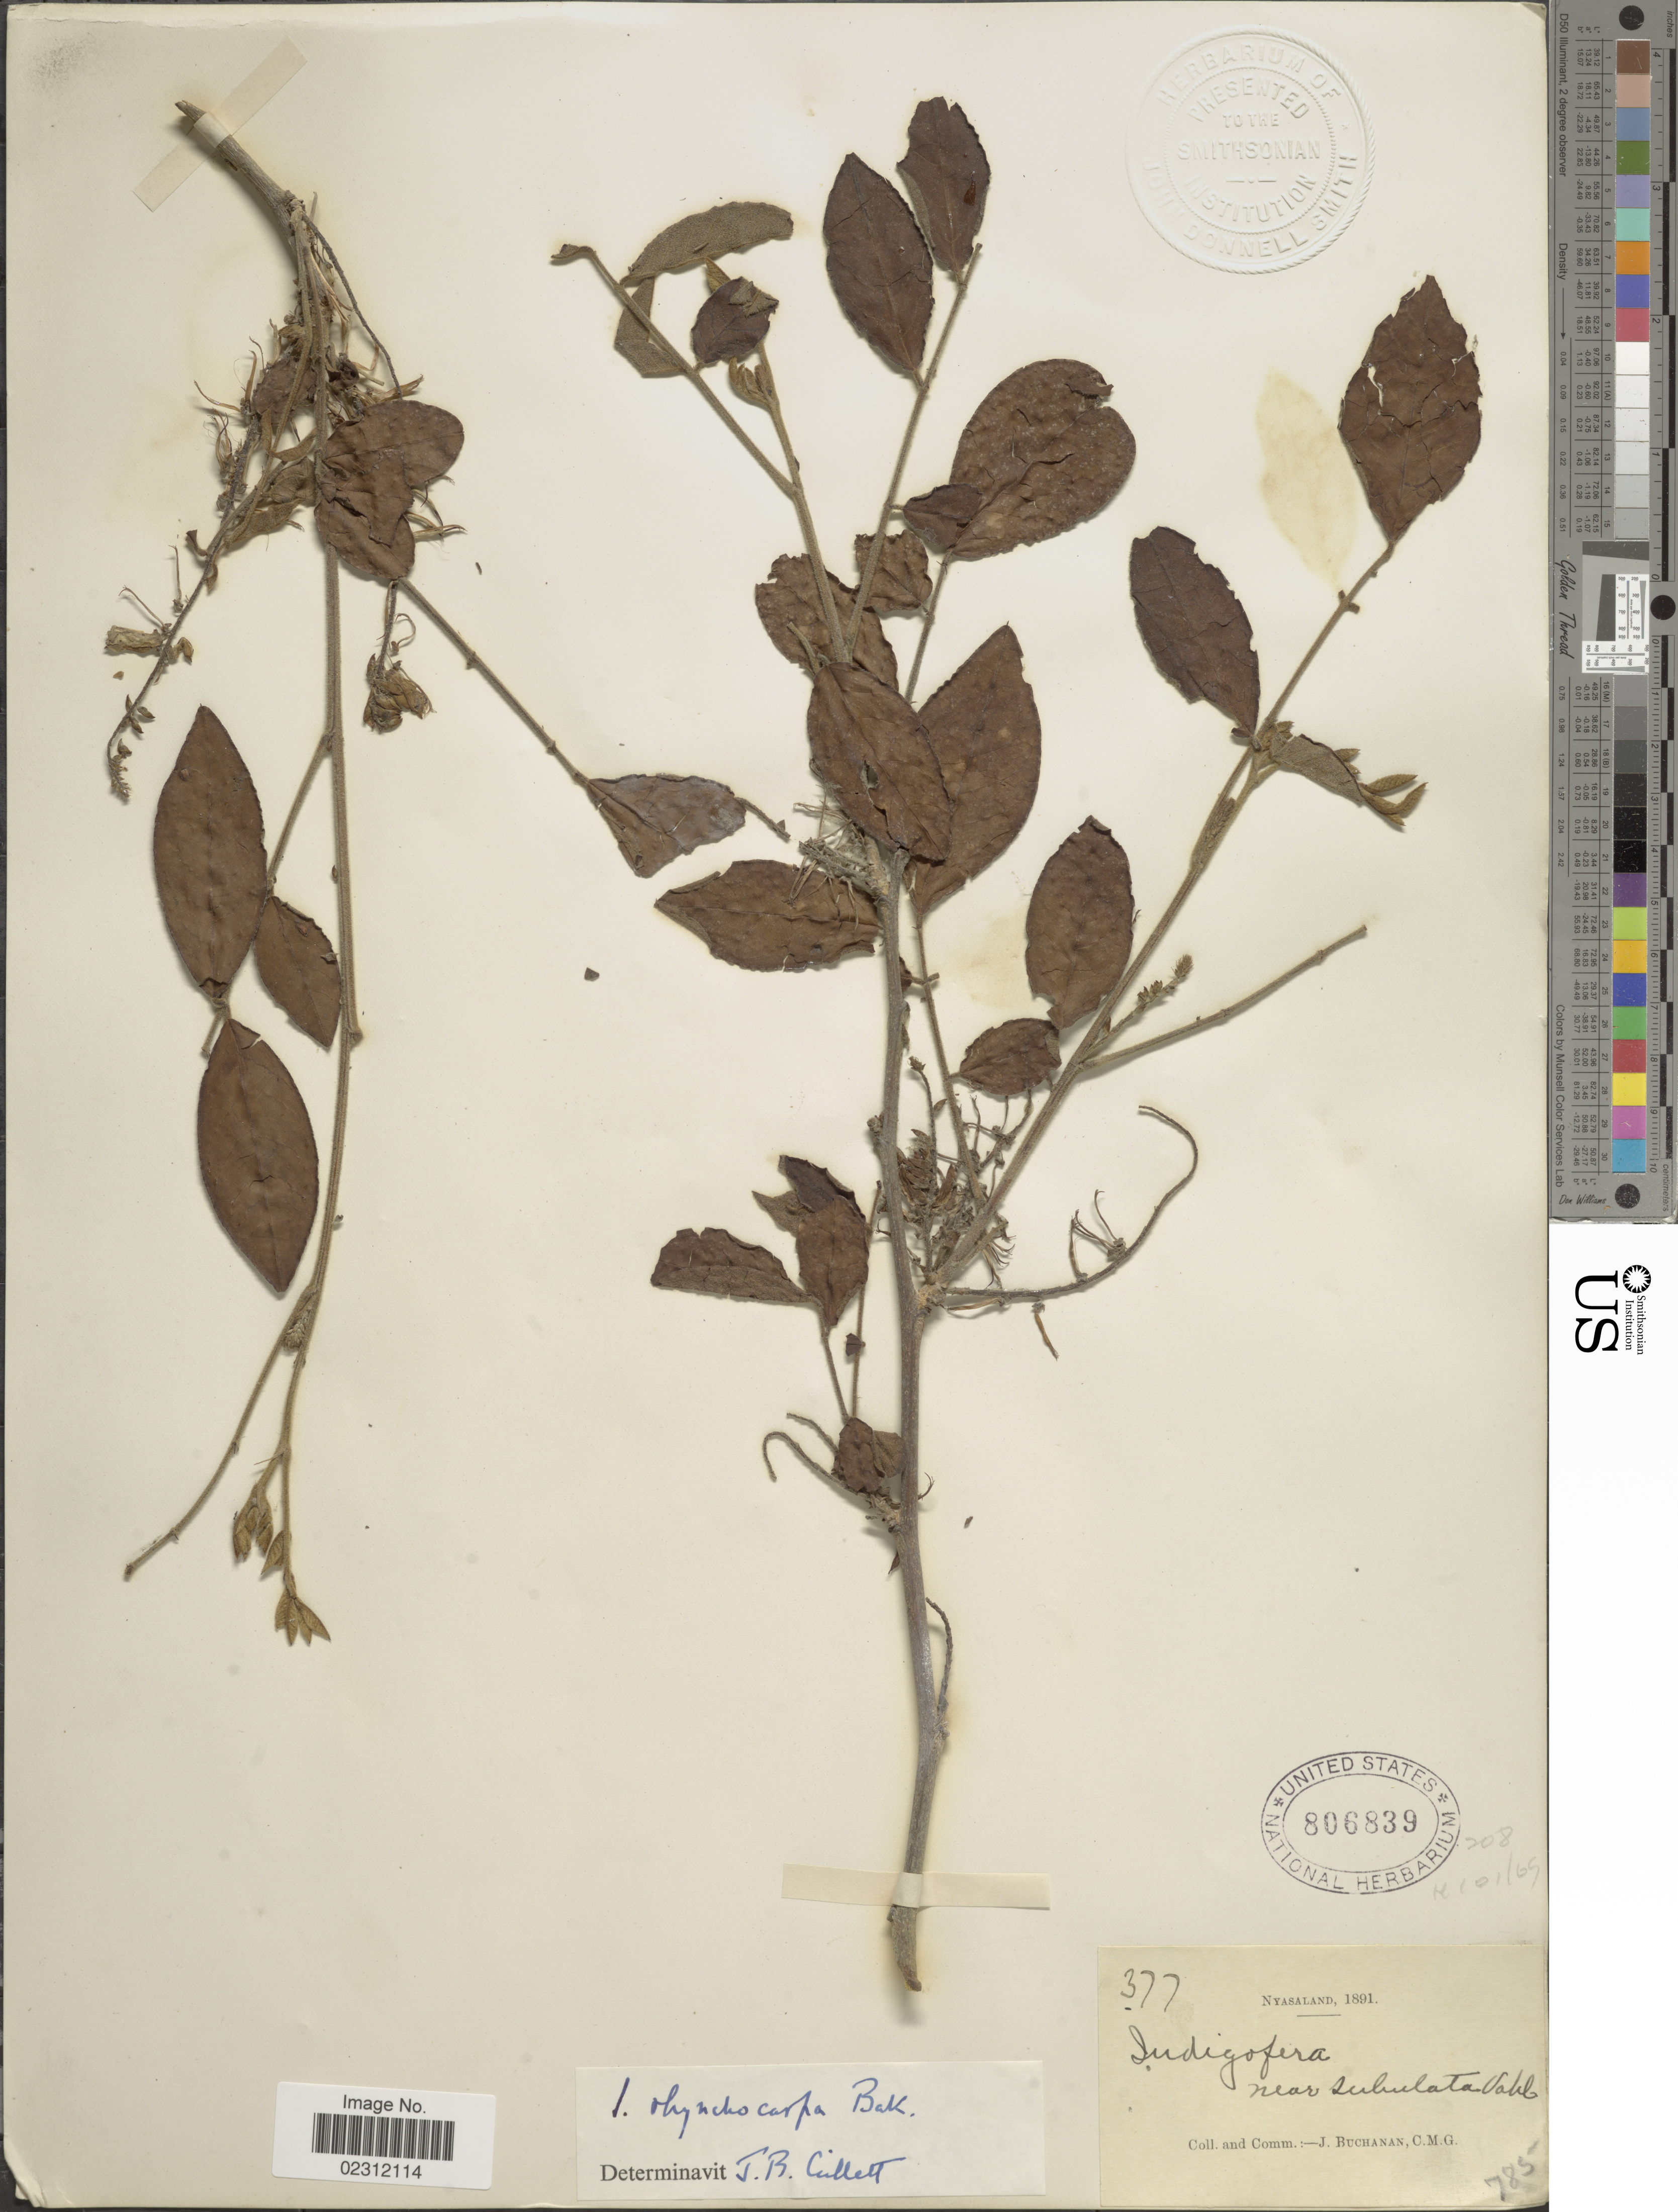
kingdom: Plantae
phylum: Tracheophyta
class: Magnoliopsida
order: Fabales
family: Fabaceae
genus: Indigofera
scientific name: Indigofera rhynchocarpa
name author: Welw. ex Baker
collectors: J. Buchanan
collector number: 377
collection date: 1891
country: Malawi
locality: Nyasaland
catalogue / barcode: US 806839